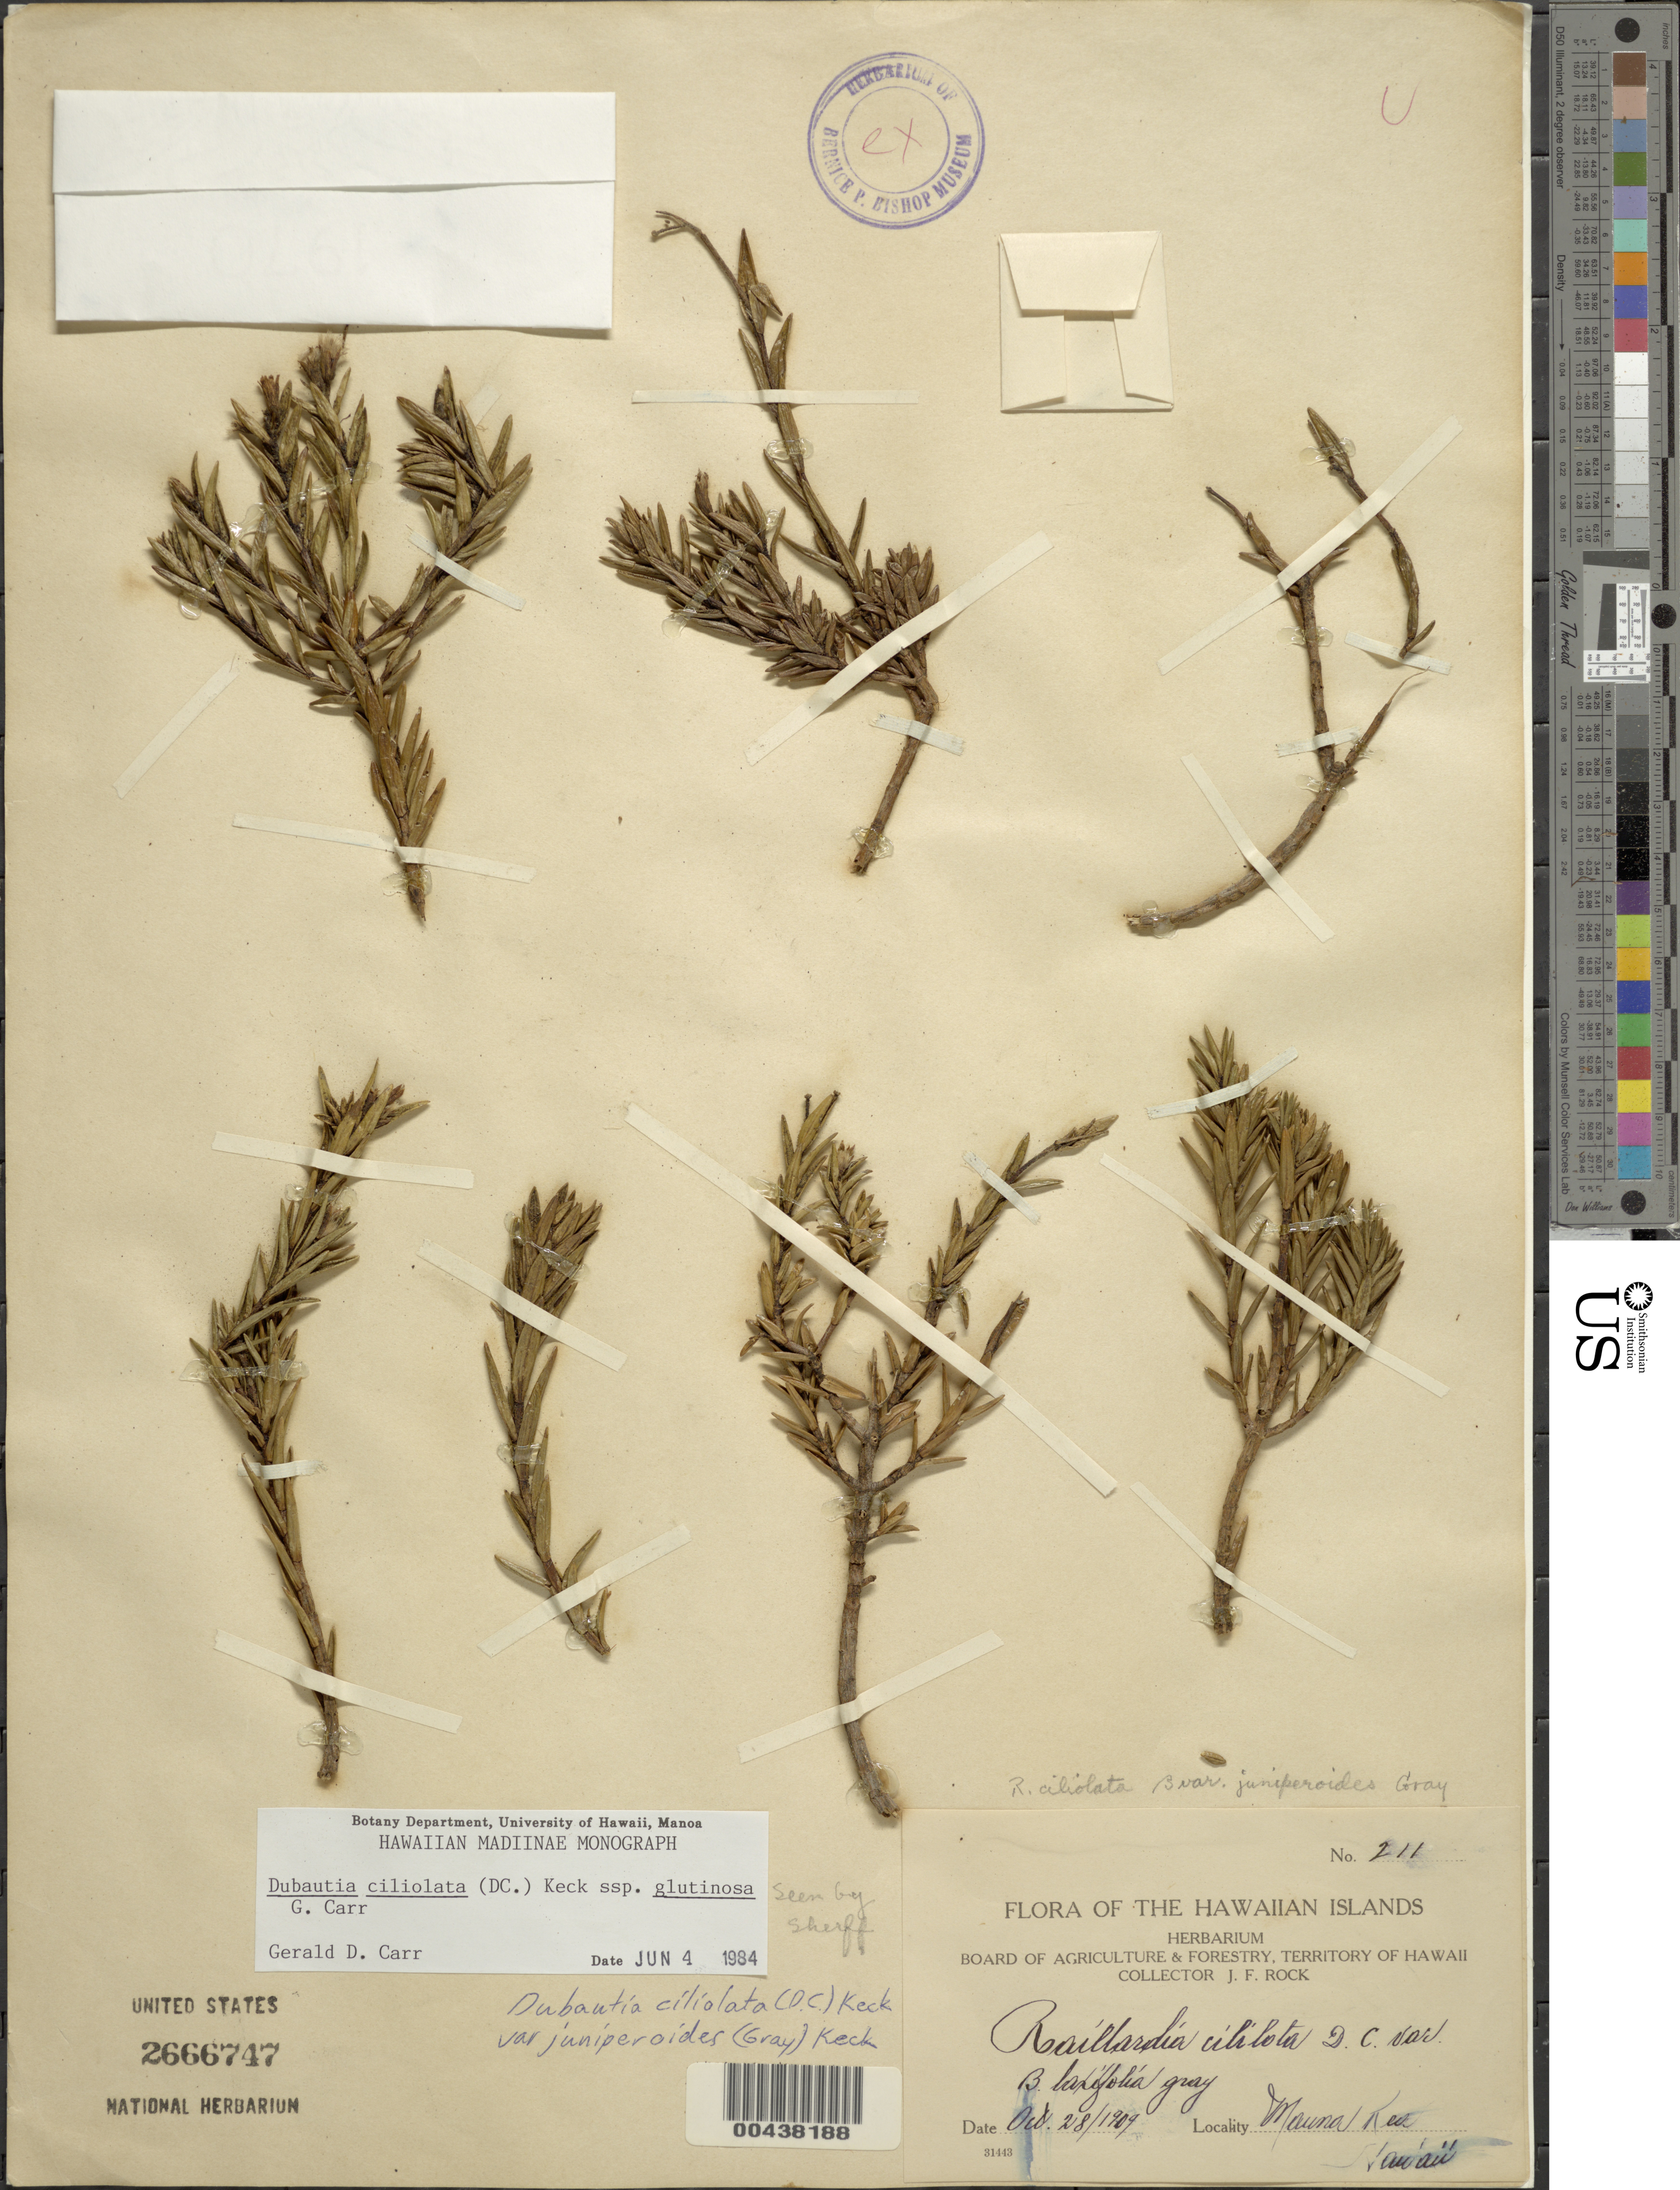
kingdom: Plantae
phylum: Tracheophyta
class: Magnoliopsida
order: Asterales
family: Asteraceae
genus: Dubautia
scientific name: Dubautia ciliolata subsp. glutinosa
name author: G.D. Carr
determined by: Carr, G. D.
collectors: J. F. Rock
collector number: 211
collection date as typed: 28 Oct 1909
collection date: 1909-10-28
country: United States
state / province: Hawaii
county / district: Hawaii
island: Hawaii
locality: Mauna Kea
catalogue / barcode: US 2666747